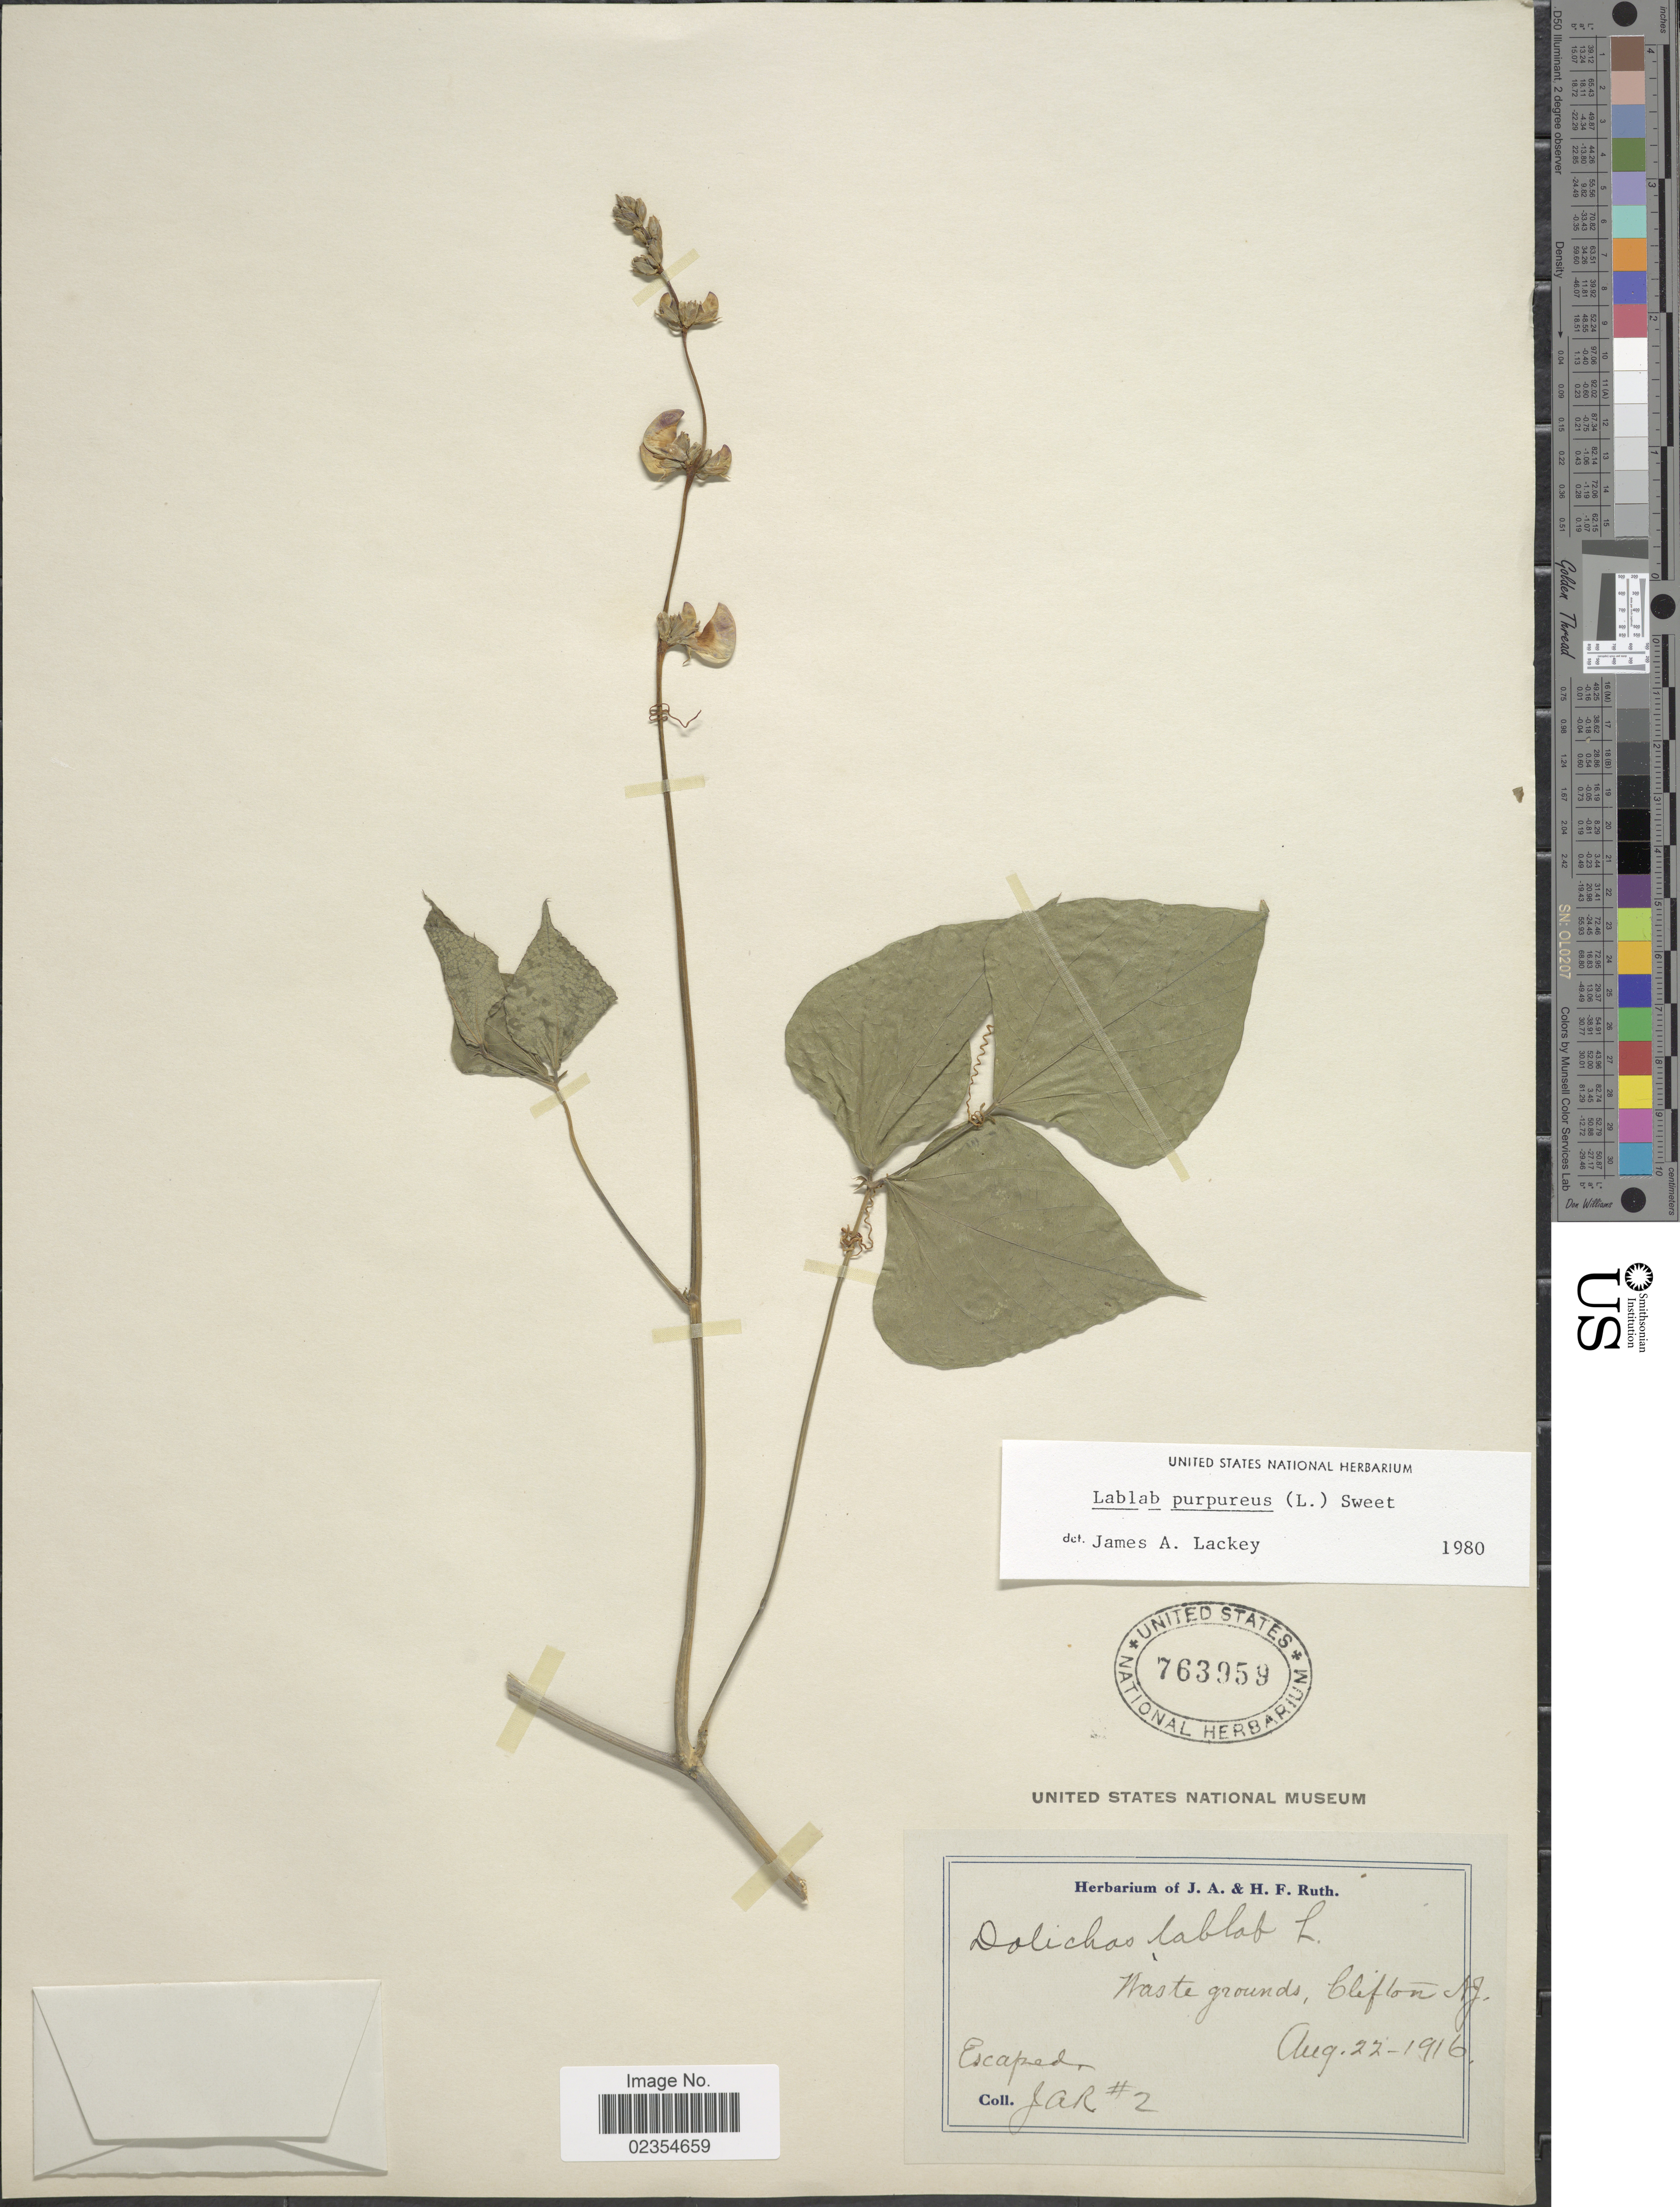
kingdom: Plantae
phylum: Tracheophyta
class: Magnoliopsida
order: Fabales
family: Fabaceae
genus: Lablab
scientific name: Lablab purpureus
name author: (L.) Sweet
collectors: J. Ruth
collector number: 2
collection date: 1916-08-22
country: United States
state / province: New Jersey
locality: Waste grounds, Clifton NJ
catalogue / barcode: US 763959